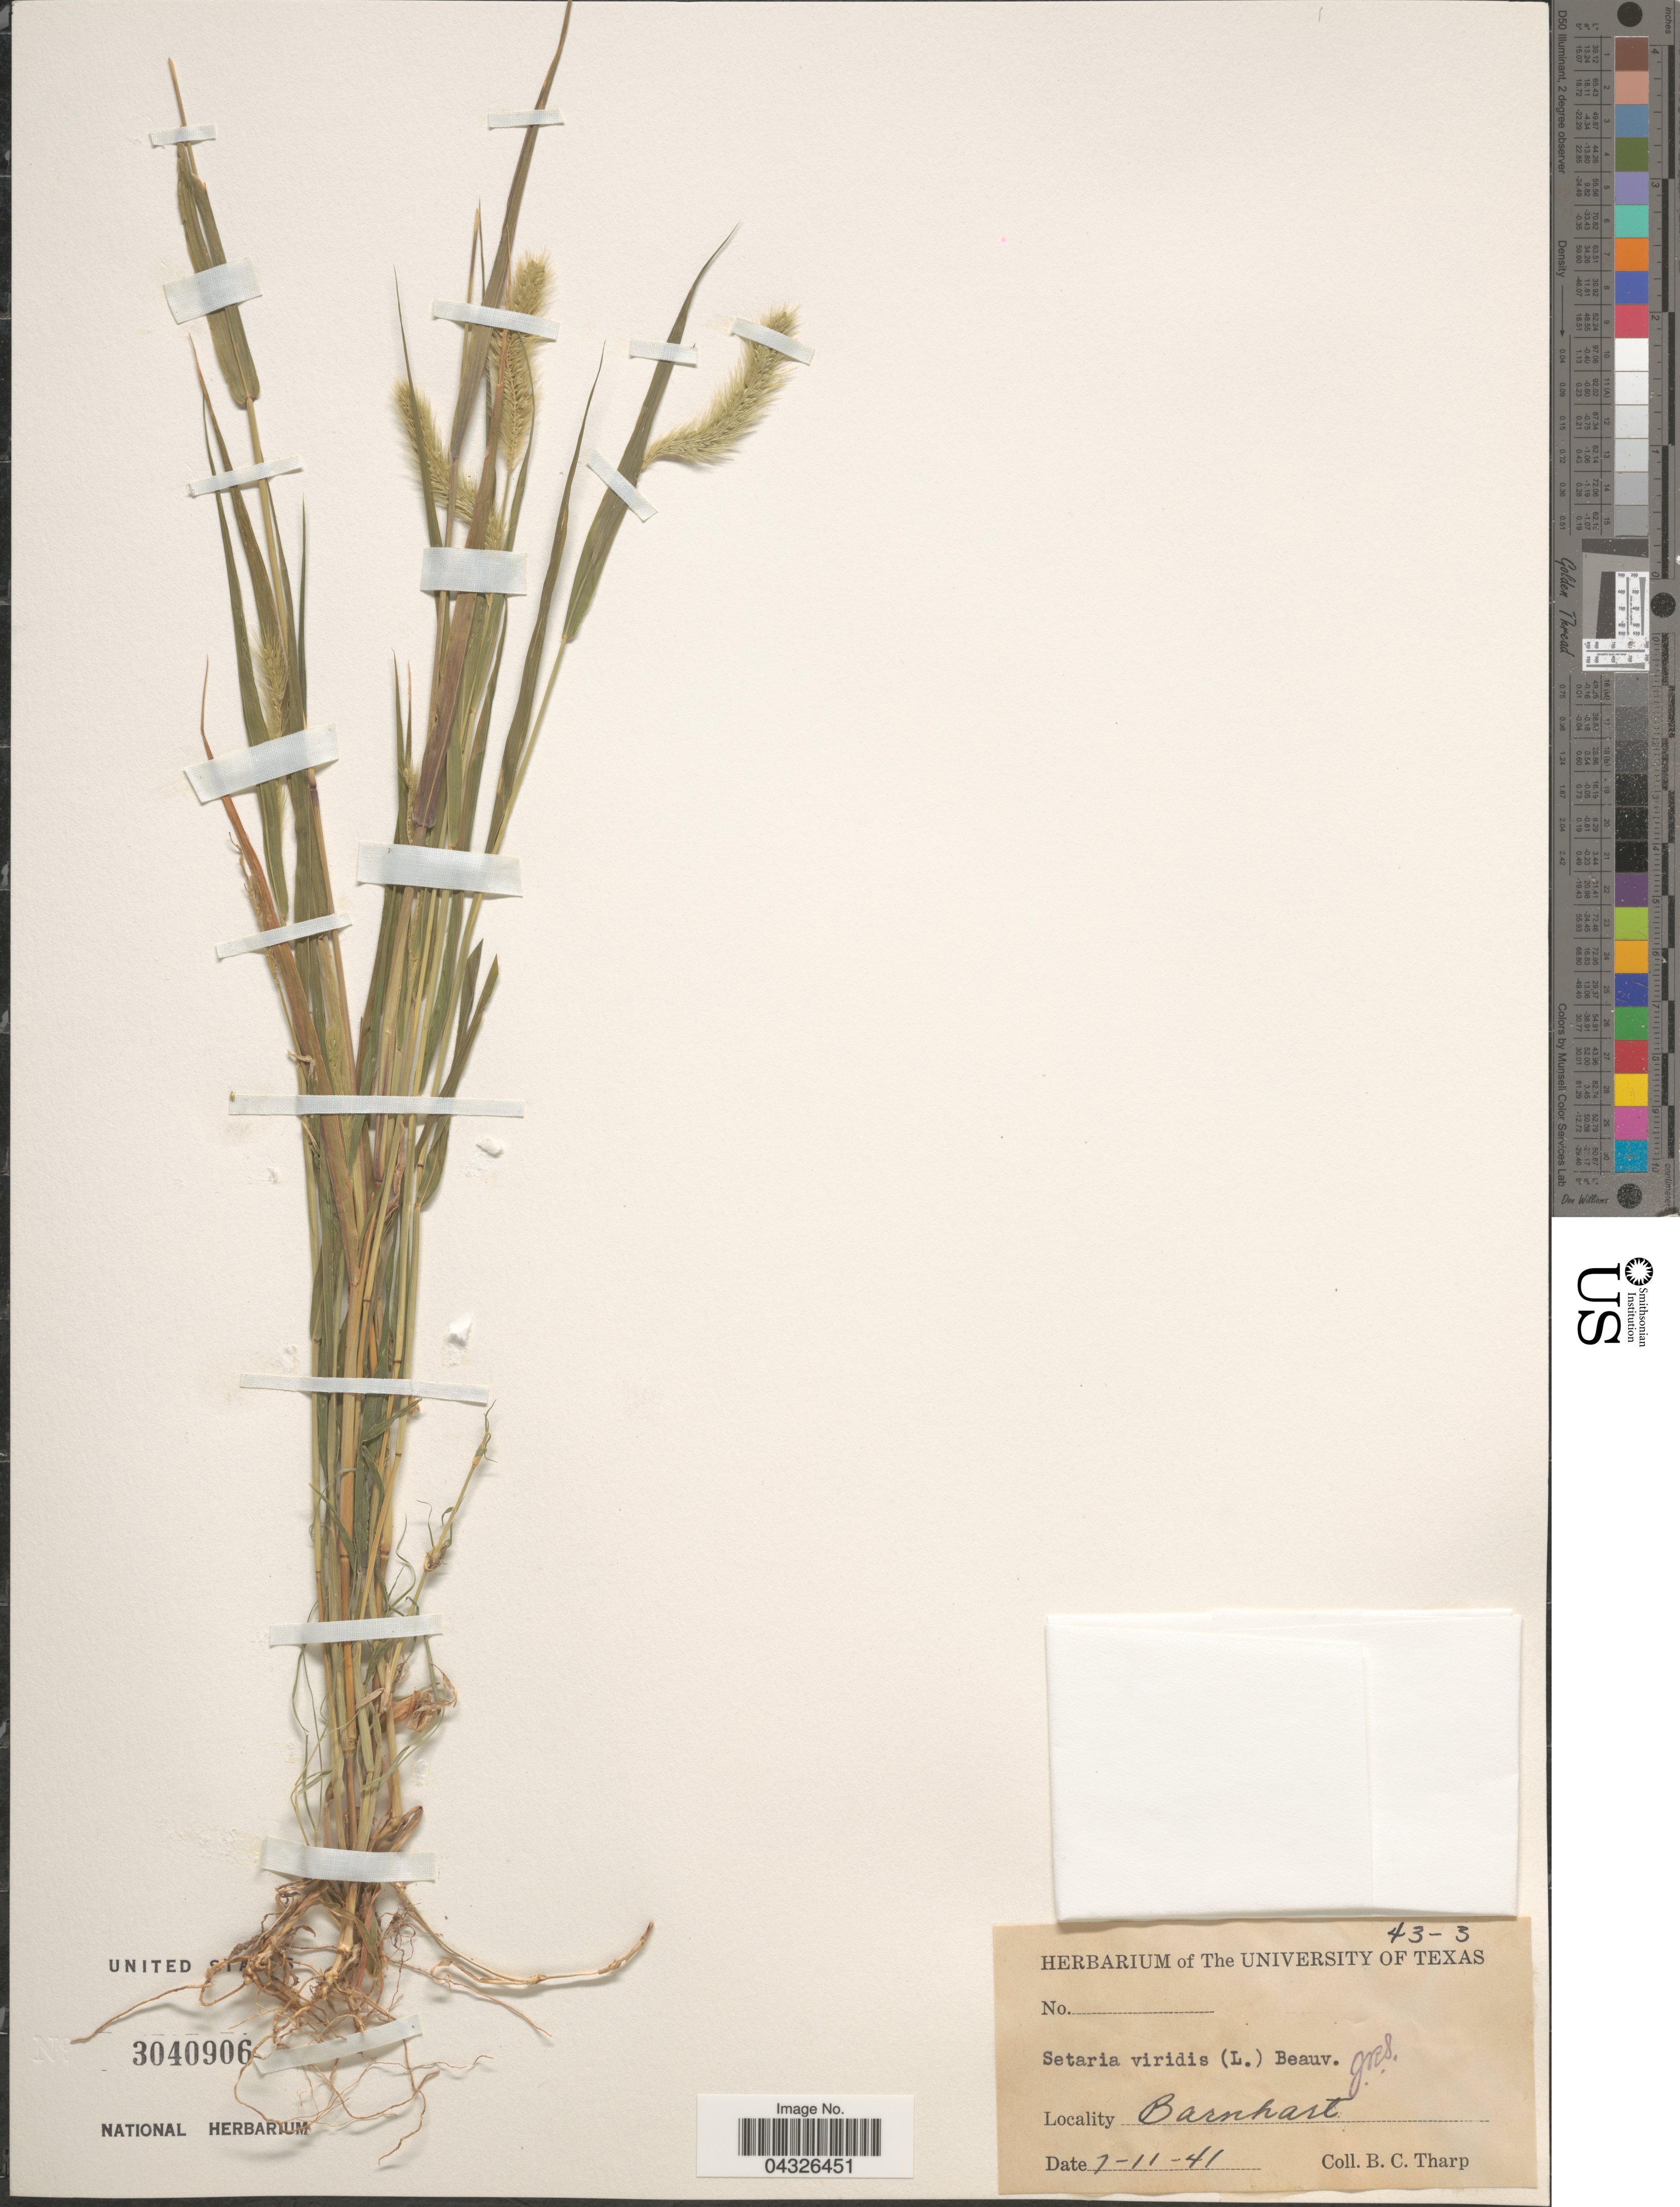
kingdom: Plantae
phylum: Tracheophyta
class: Liliopsida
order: Poales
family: Poaceae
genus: Setaria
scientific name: Setaria viridis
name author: (L.) P. Beauv.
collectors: B. C. Tharp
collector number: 43-3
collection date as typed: Transcribed d/m/y: 11/7/41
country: United States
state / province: Texas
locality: Barnhart.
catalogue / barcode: US 3040906